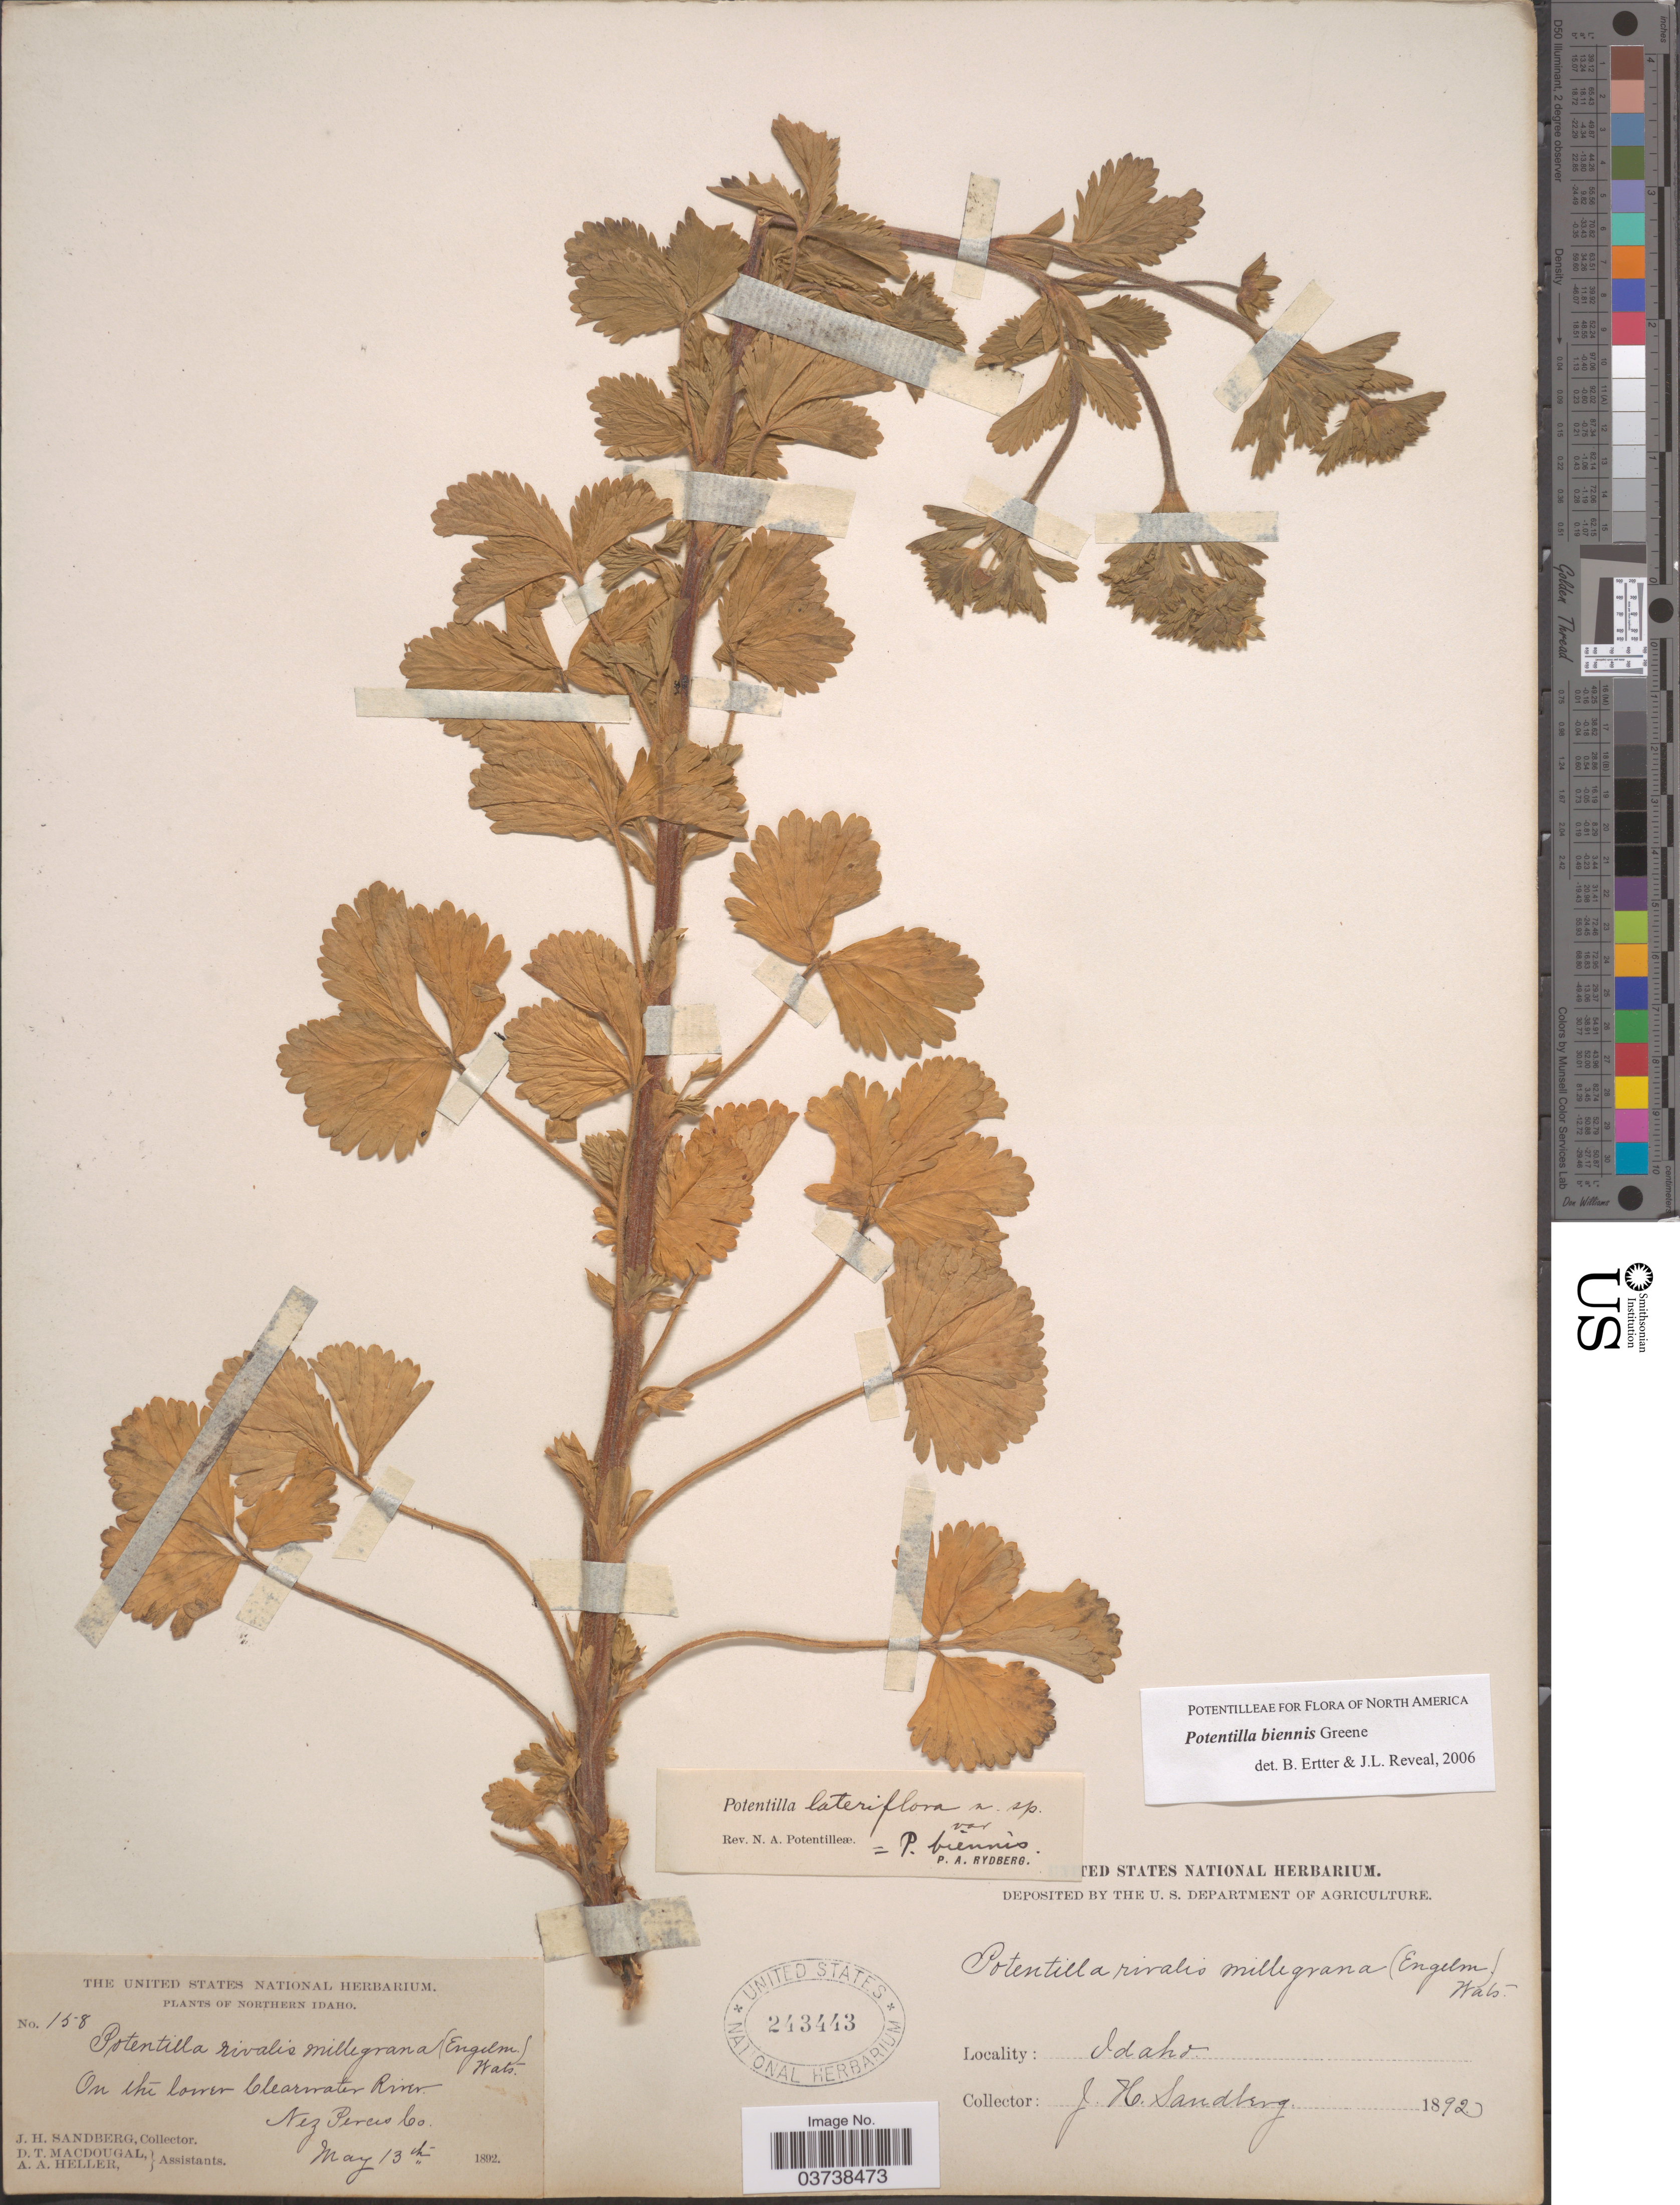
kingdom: Plantae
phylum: Tracheophyta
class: Magnoliopsida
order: Rosales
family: Rosaceae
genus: Potentilla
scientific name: Potentilla biennis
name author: Greene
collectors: J. H. Sandberg, D. T. MacDougal & A. A. Heller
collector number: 158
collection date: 1892-05-13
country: United States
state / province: Idaho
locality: Northern Idaho. On the lower Clearwater River. Nez Perces Co.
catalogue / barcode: US 243443